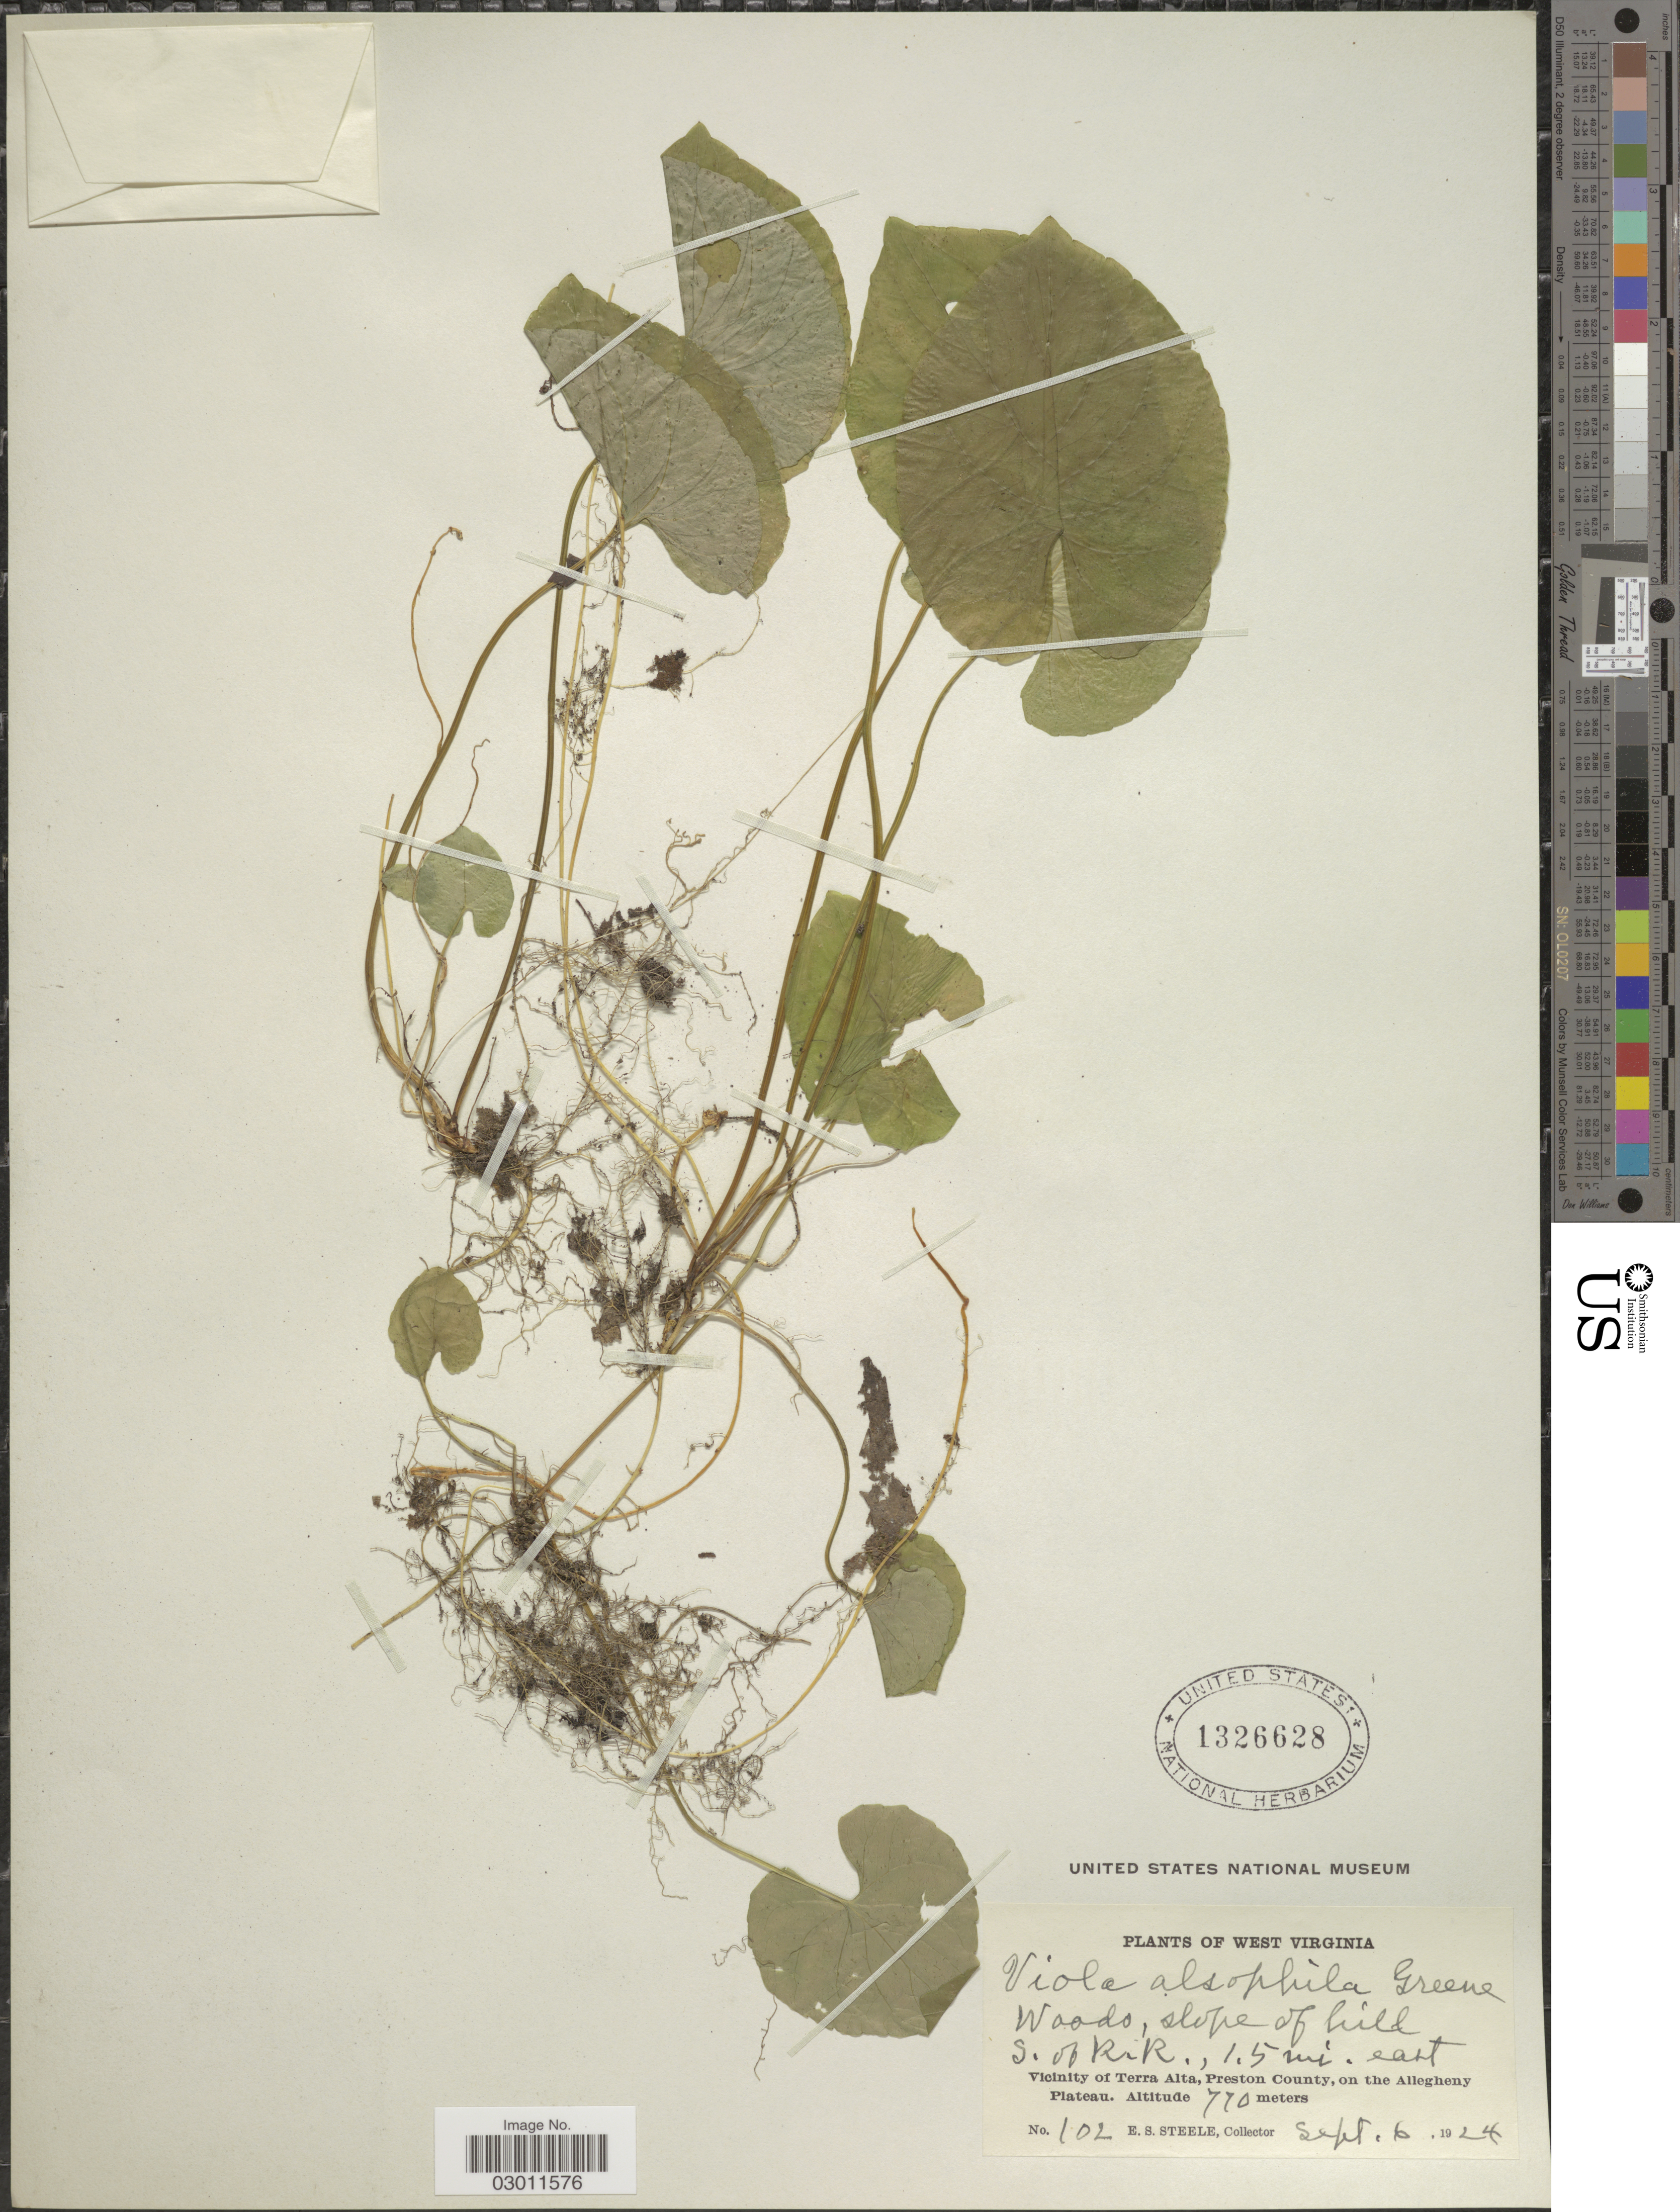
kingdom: Plantae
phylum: Tracheophyta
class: Magnoliopsida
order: Malpighiales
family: Violaceae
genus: Viola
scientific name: Viola alsophila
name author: Greene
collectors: E. Steele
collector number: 102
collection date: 1924-09-06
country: United States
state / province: West Virginia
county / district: Preston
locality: Slope of hill S. of R.R., 1.5 mi. east, Vicinity of Terra Alta, Preston County, on the Allegheny Plateau.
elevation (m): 770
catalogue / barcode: US 1326628